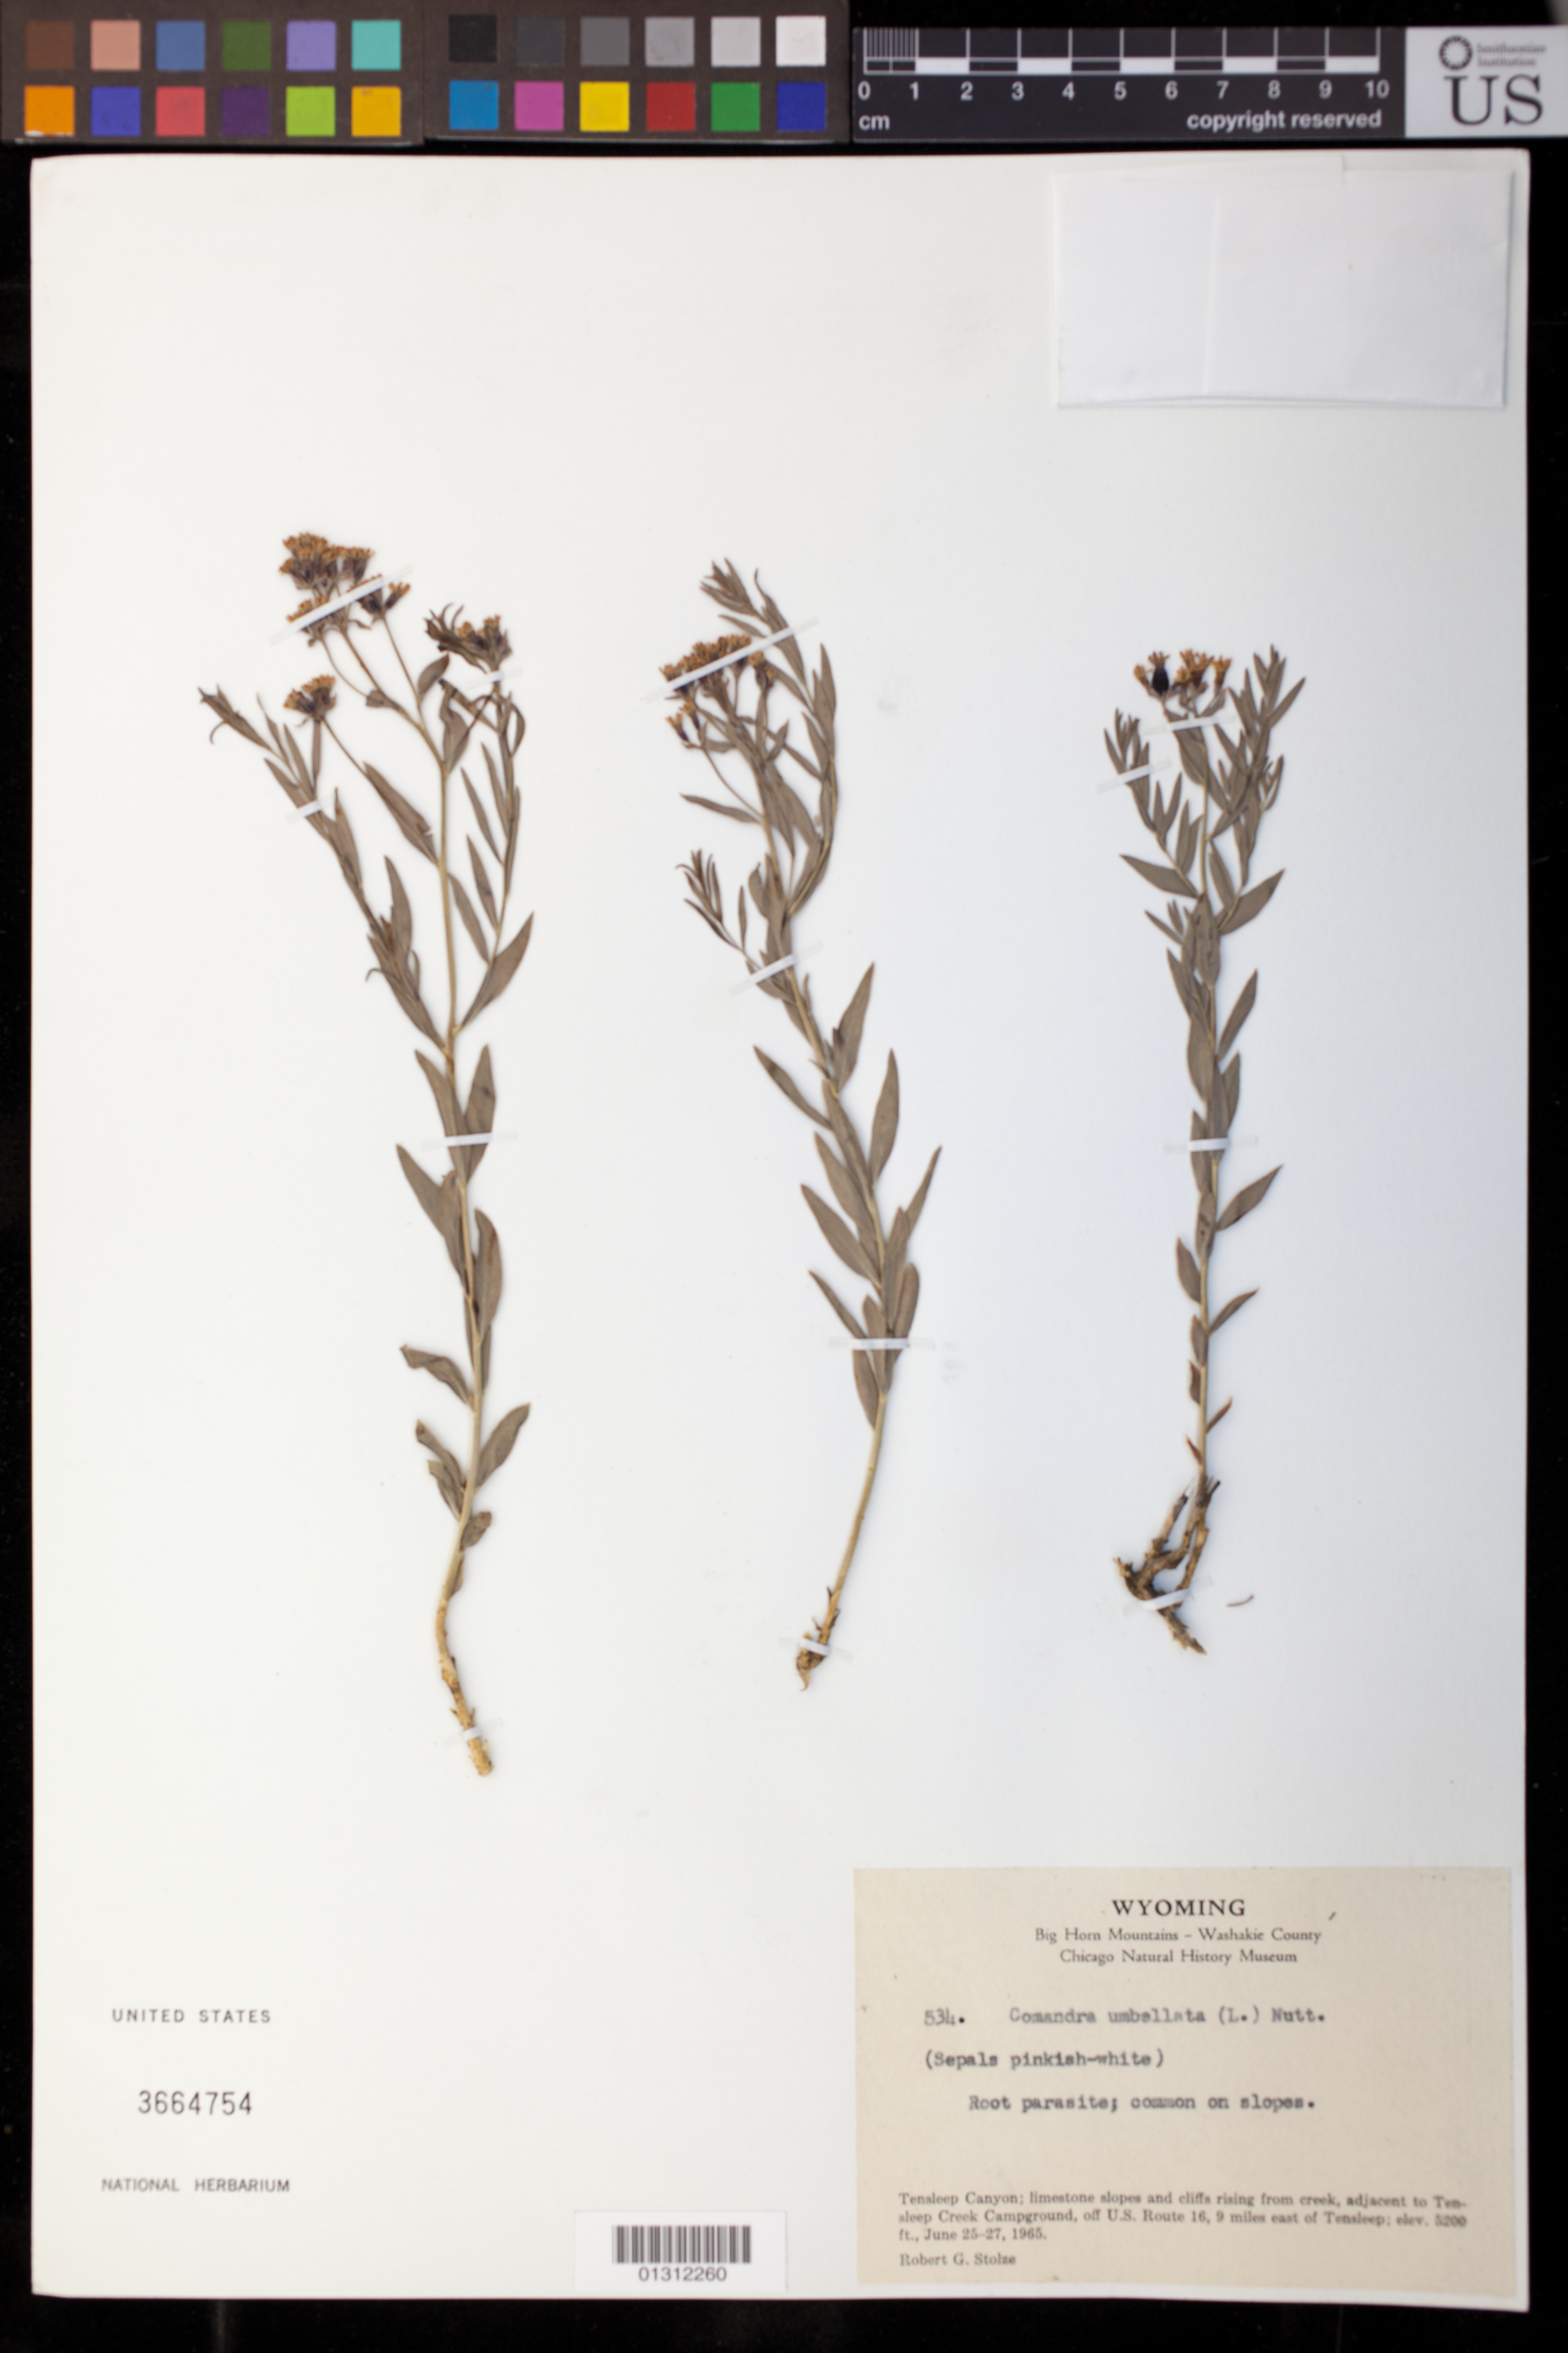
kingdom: Plantae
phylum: Tracheophyta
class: Magnoliopsida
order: Santalales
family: Comandraceae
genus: Comandra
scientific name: Comandra umbellata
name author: (L.) Nutt.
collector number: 534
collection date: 1965-06-25/1965-06-27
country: United States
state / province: Wyoming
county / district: Washakie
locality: Big Horn Mountains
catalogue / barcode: US 3664754